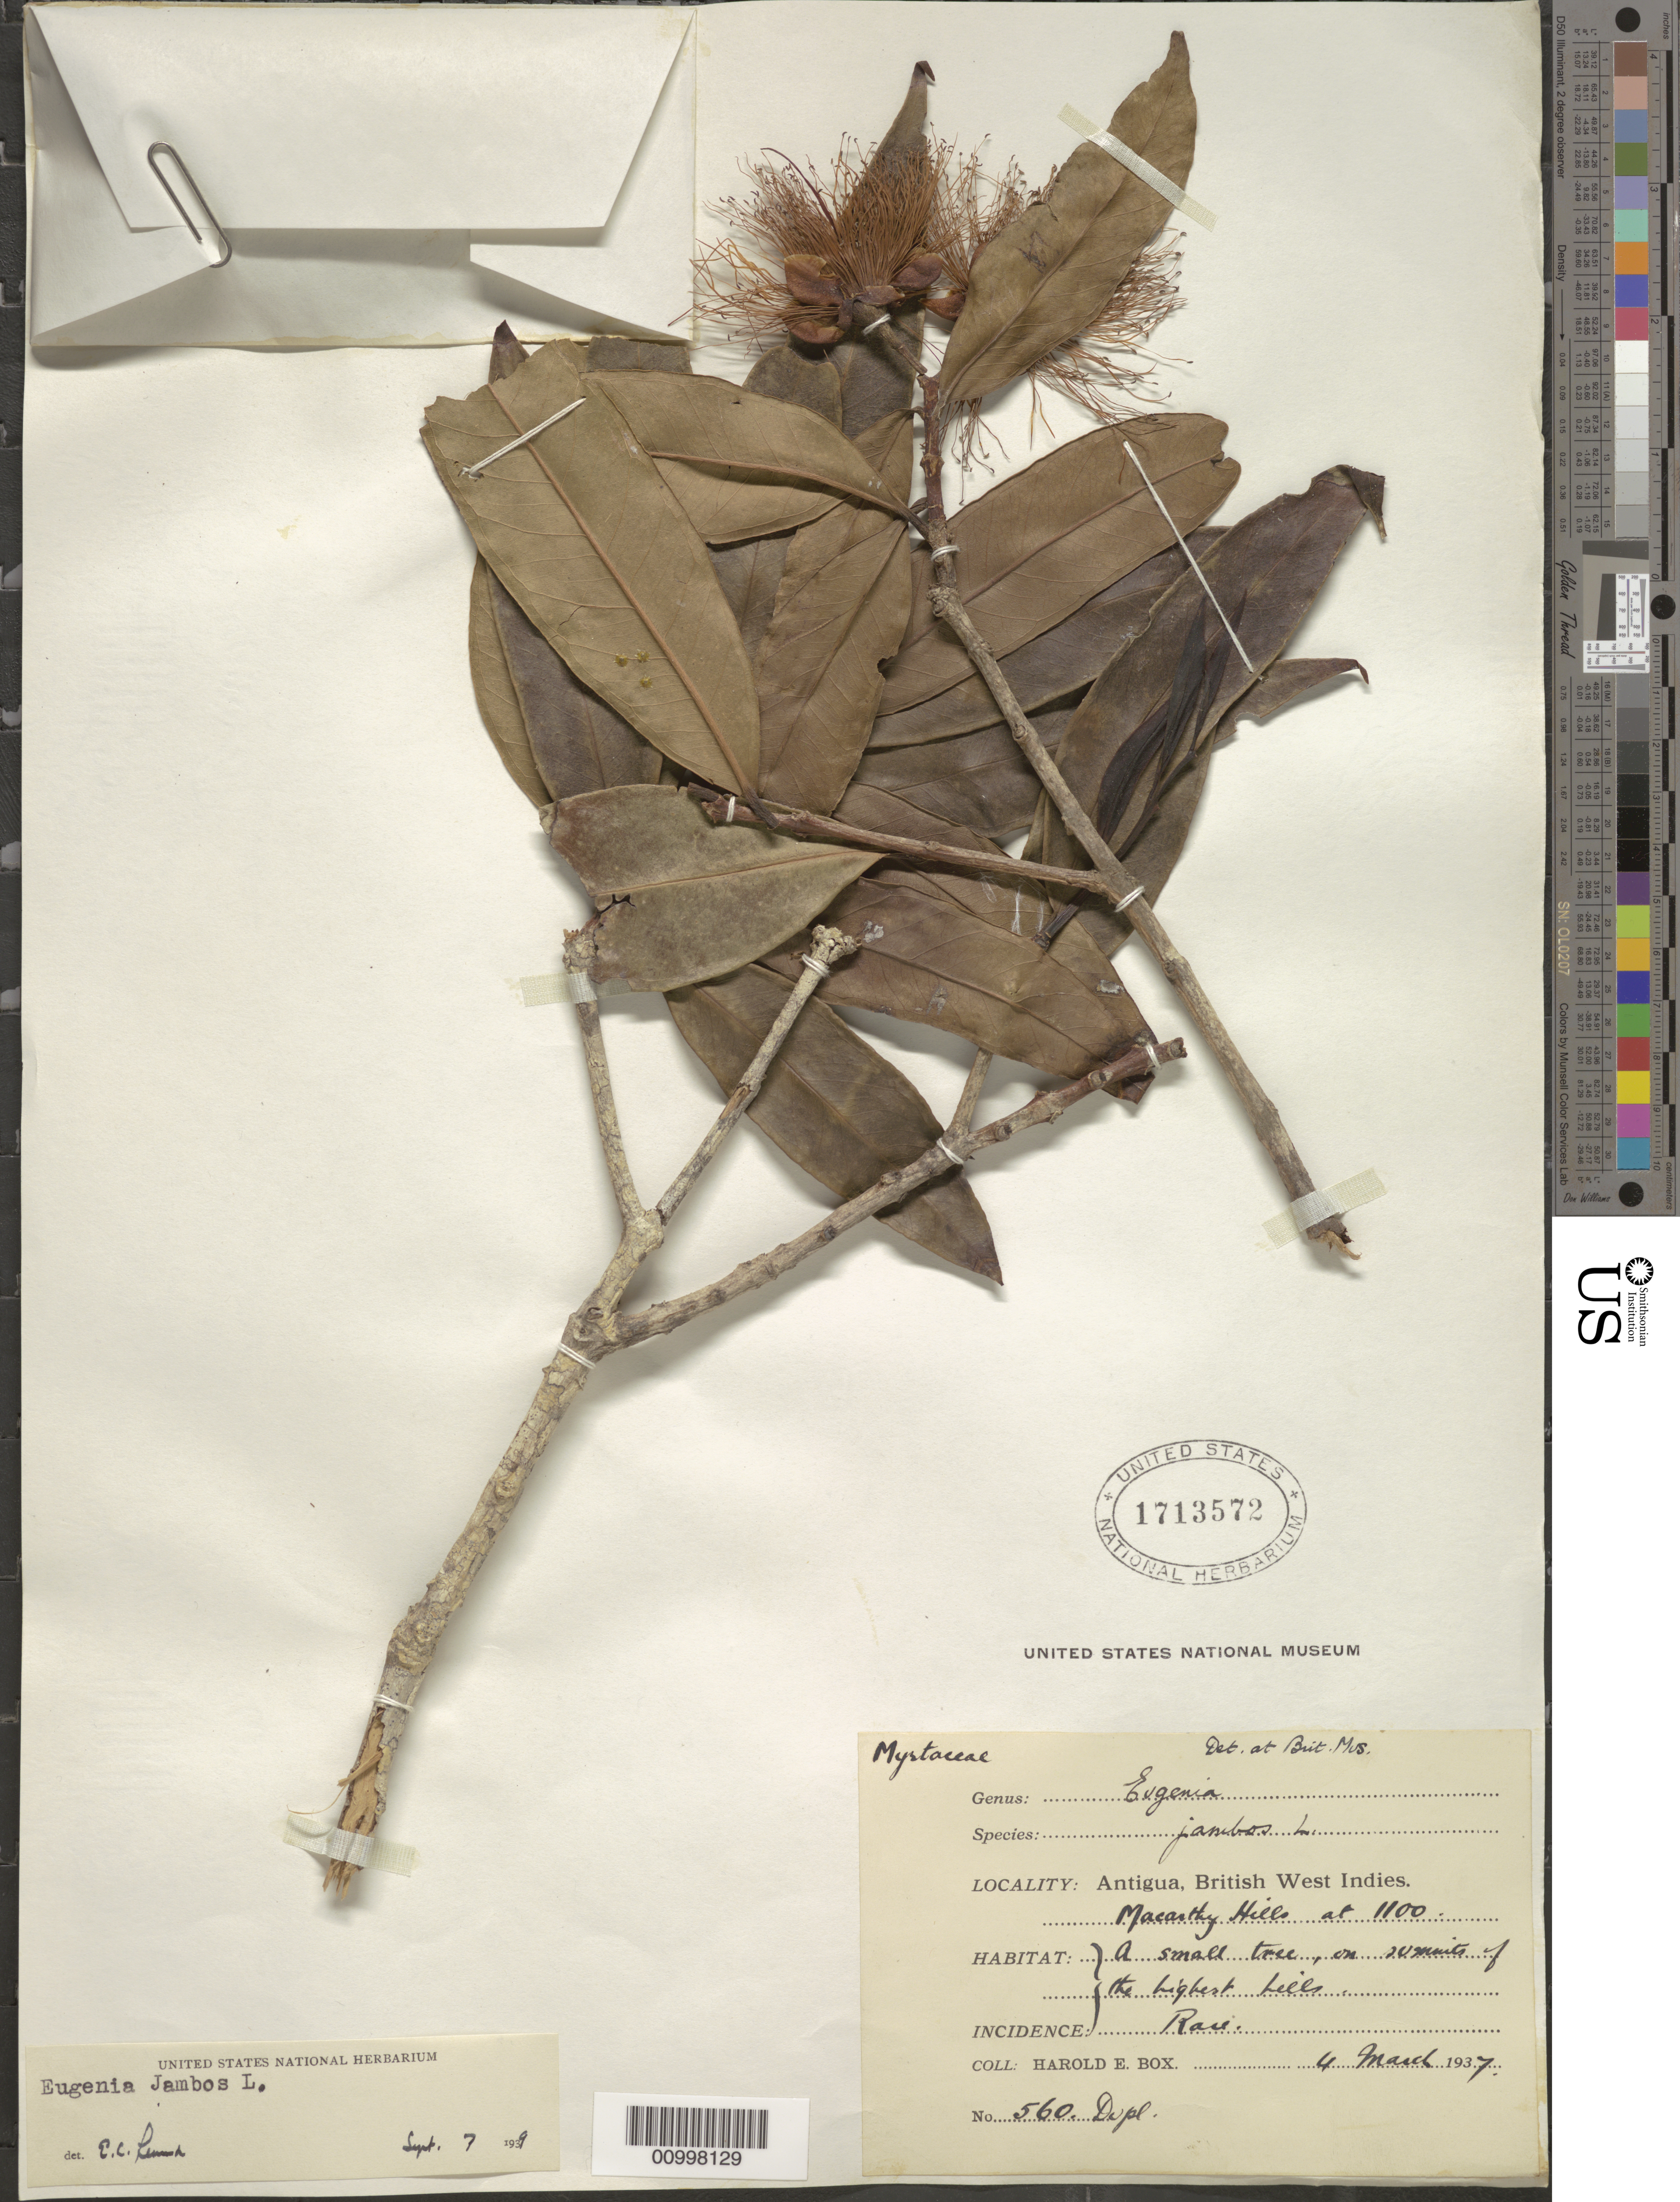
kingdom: Plantae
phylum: Tracheophyta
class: Magnoliopsida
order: Myrtales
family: Myrtaceae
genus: Syzygium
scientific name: Syzygium jambos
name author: (L.) Alston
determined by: Strong, Mark T., (BOT), Smithsonian Institution - National Museum of Natural History (UNITED STATES)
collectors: H. E. Box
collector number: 560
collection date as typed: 04 Mar 1937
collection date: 1937-03-04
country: Antigua and Barbuda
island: Antigua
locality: McCarthy Hills (the highest hills)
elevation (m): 335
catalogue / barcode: US 1713572